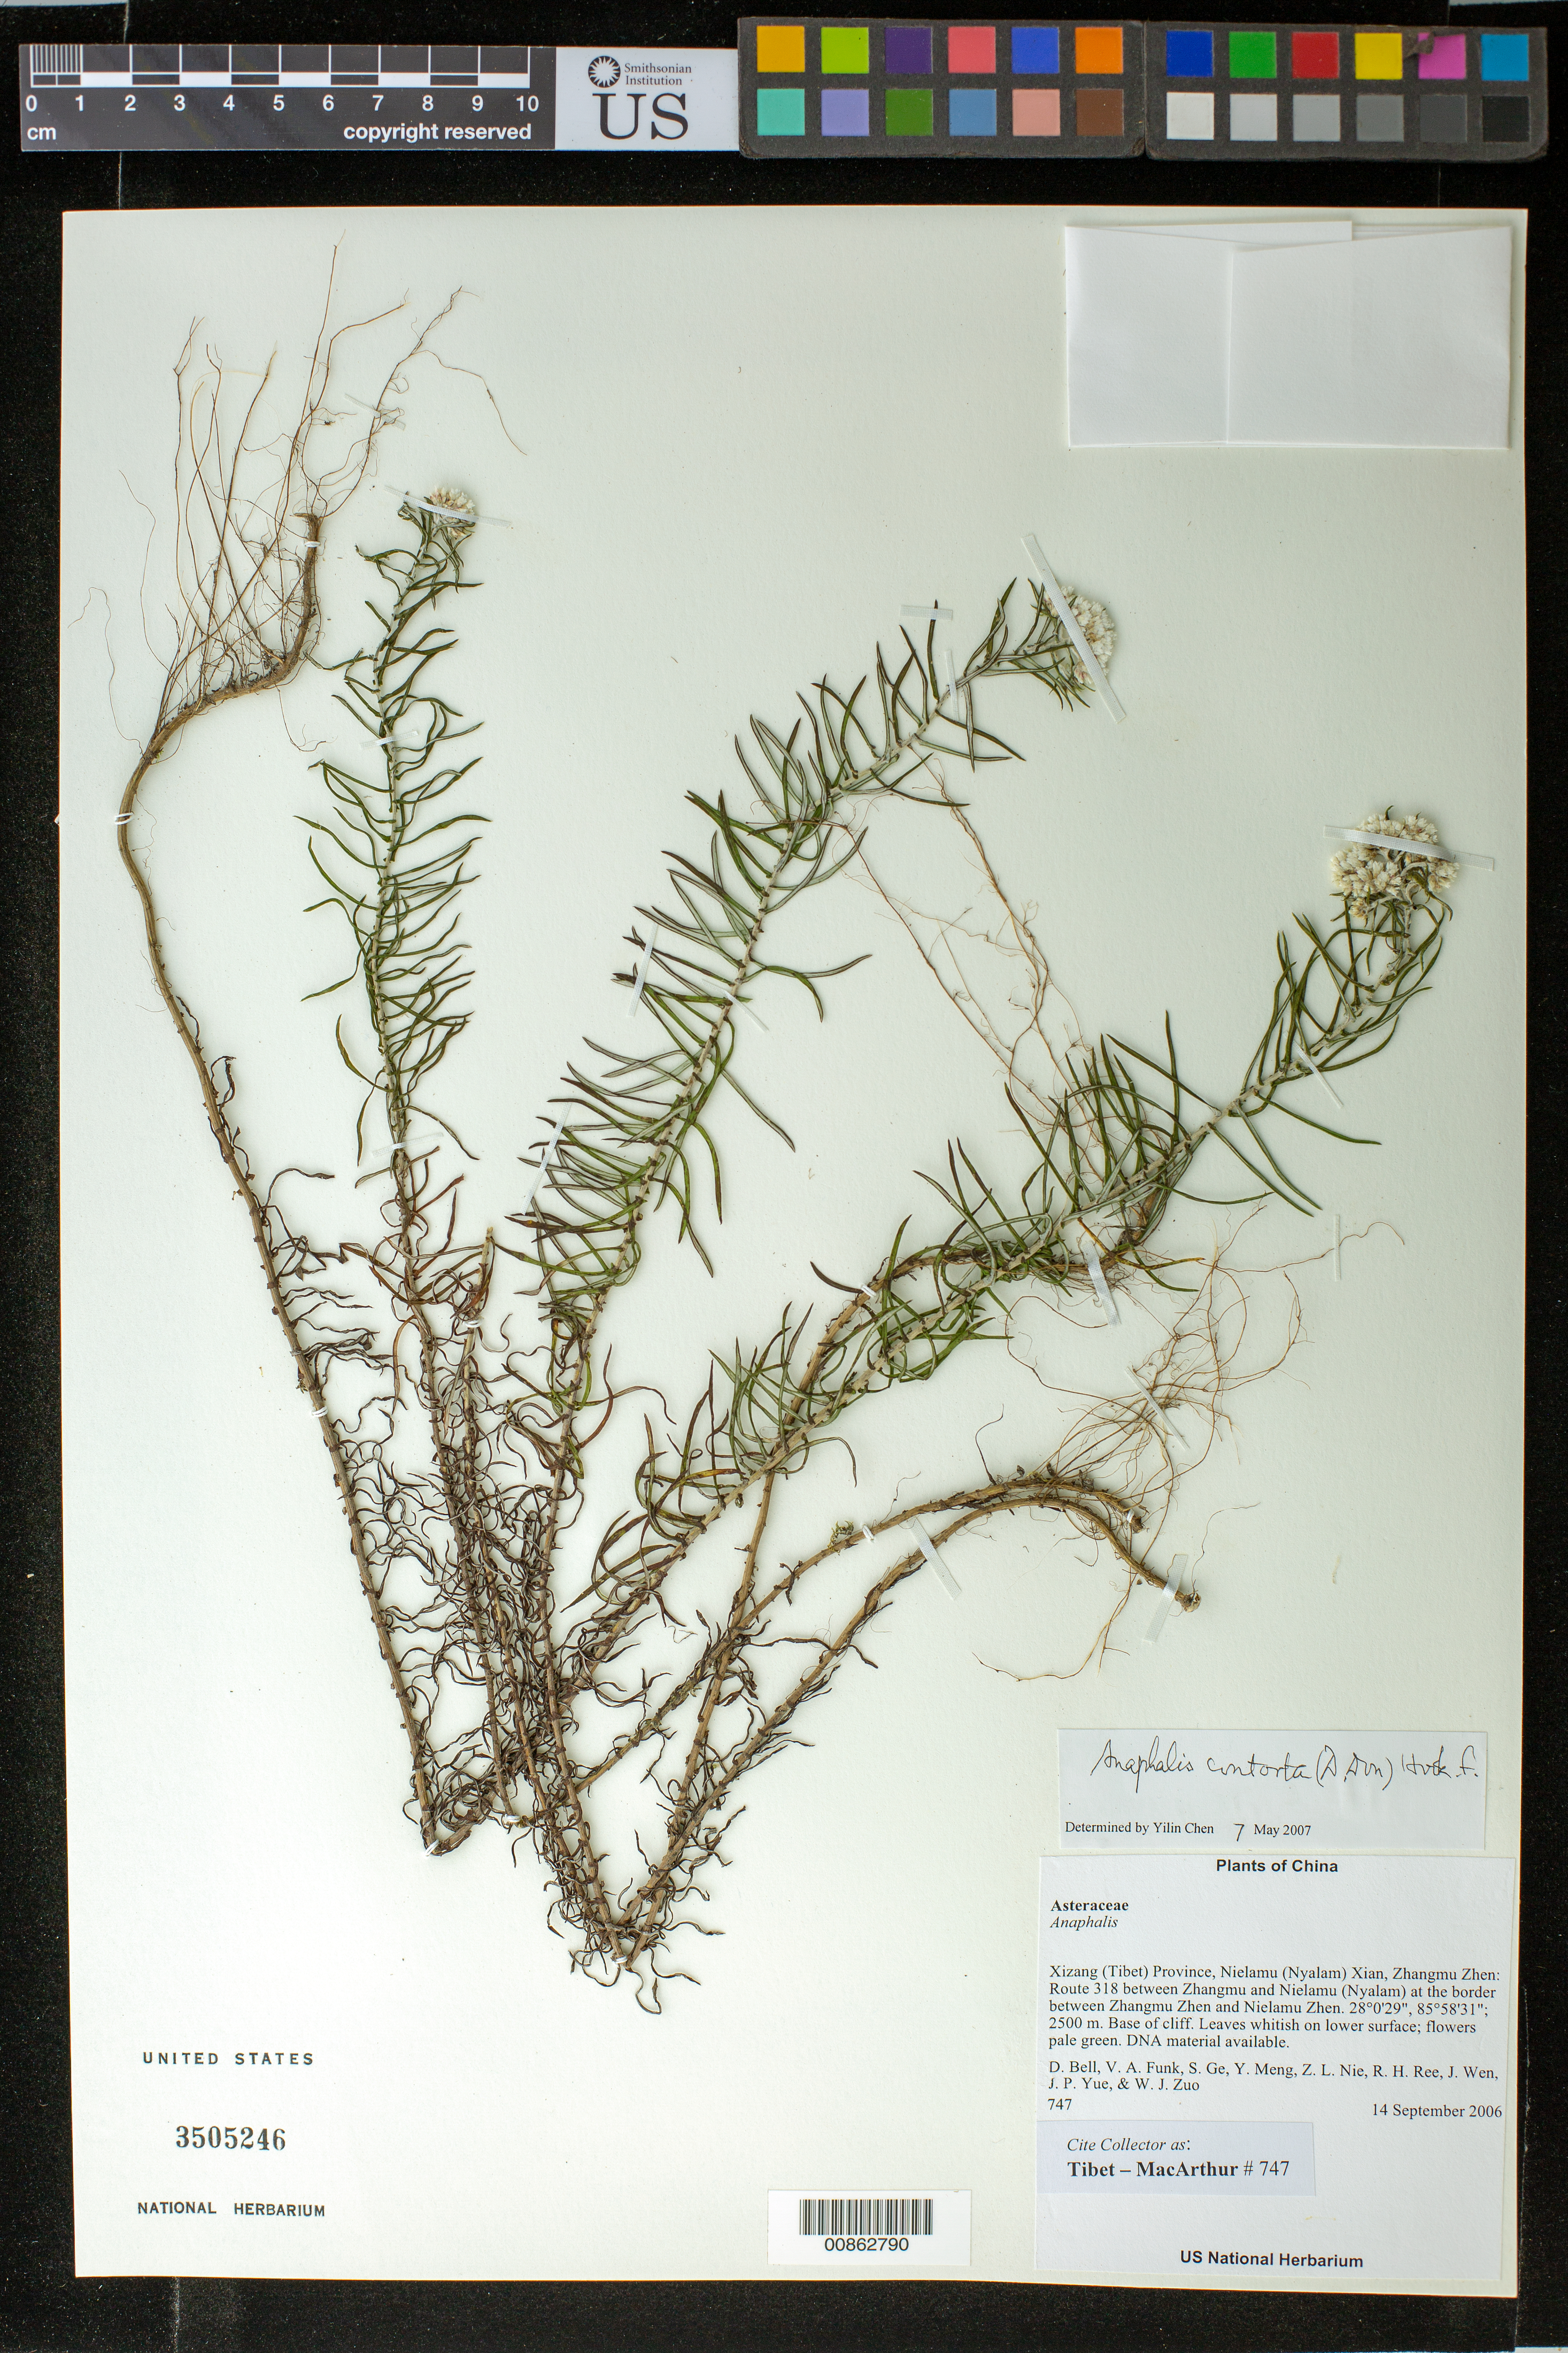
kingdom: Plantae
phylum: Tracheophyta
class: Magnoliopsida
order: Asterales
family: Asteraceae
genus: Anaphalis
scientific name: Anaphalis contorta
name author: (D. Don) Hook. f.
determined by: Yilin Chen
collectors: Tibet-MacArthur, D. A. Bell, V. Funk, S. Ge, Y. Meng, Z. Nie, R. Ree, J. Wen, J. Yue & W. Zuo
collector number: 747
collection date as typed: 14 Sep 2006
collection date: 2006-09-14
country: China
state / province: Xizang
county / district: Nielamu (Nyalam) Xian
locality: Nielamu Zhen. Route 318 between Zhangmu and Nielamu (Nyalam) at the border between Zhangmu Zhen and Nielamu Zhen.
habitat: Base of wet cliff, steep rocky slopes with Alnus semicordata, and disturbed roadside. Base of cliff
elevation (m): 2500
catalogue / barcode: US 3505246